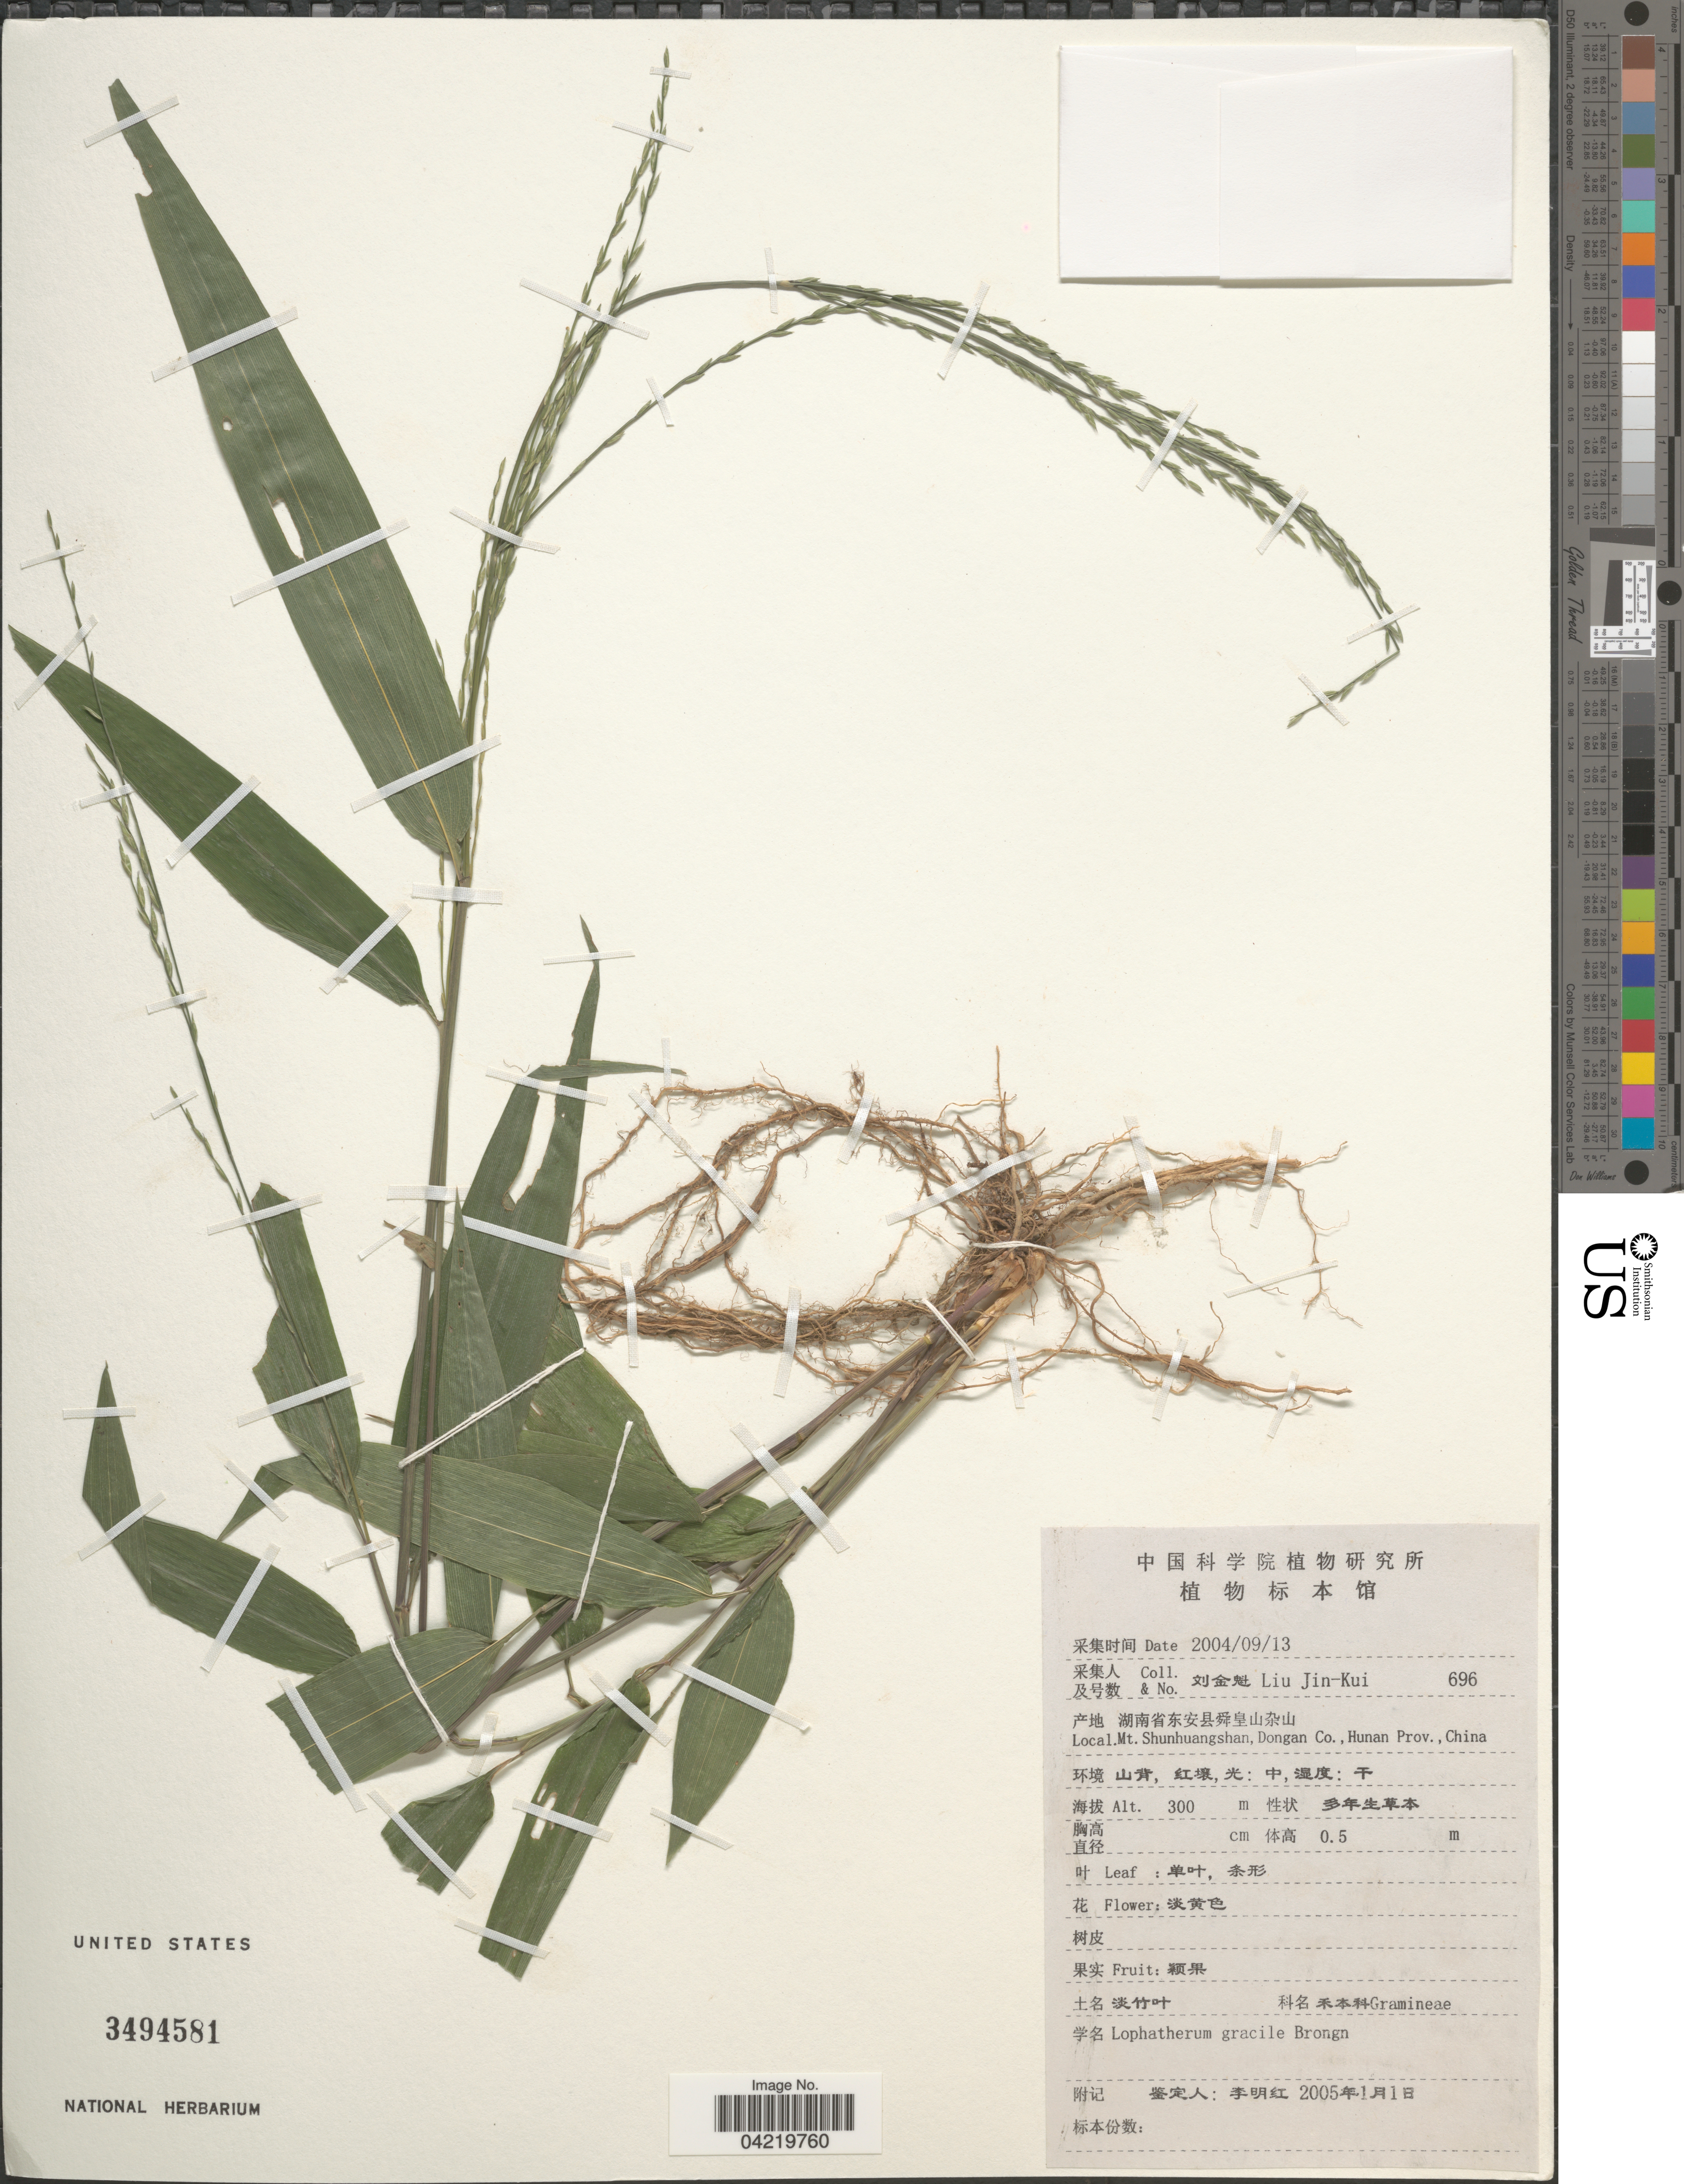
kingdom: Plantae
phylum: Tracheophyta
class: Liliopsida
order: Poales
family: Poaceae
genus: Lophatherum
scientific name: Lophatherum gracile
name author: Brongn.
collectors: Liu Jin-Kui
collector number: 696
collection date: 2004-09-13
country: China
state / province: Hunan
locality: Mt. Shunhuangshan, Dongan Co.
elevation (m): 300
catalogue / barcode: US 3494581